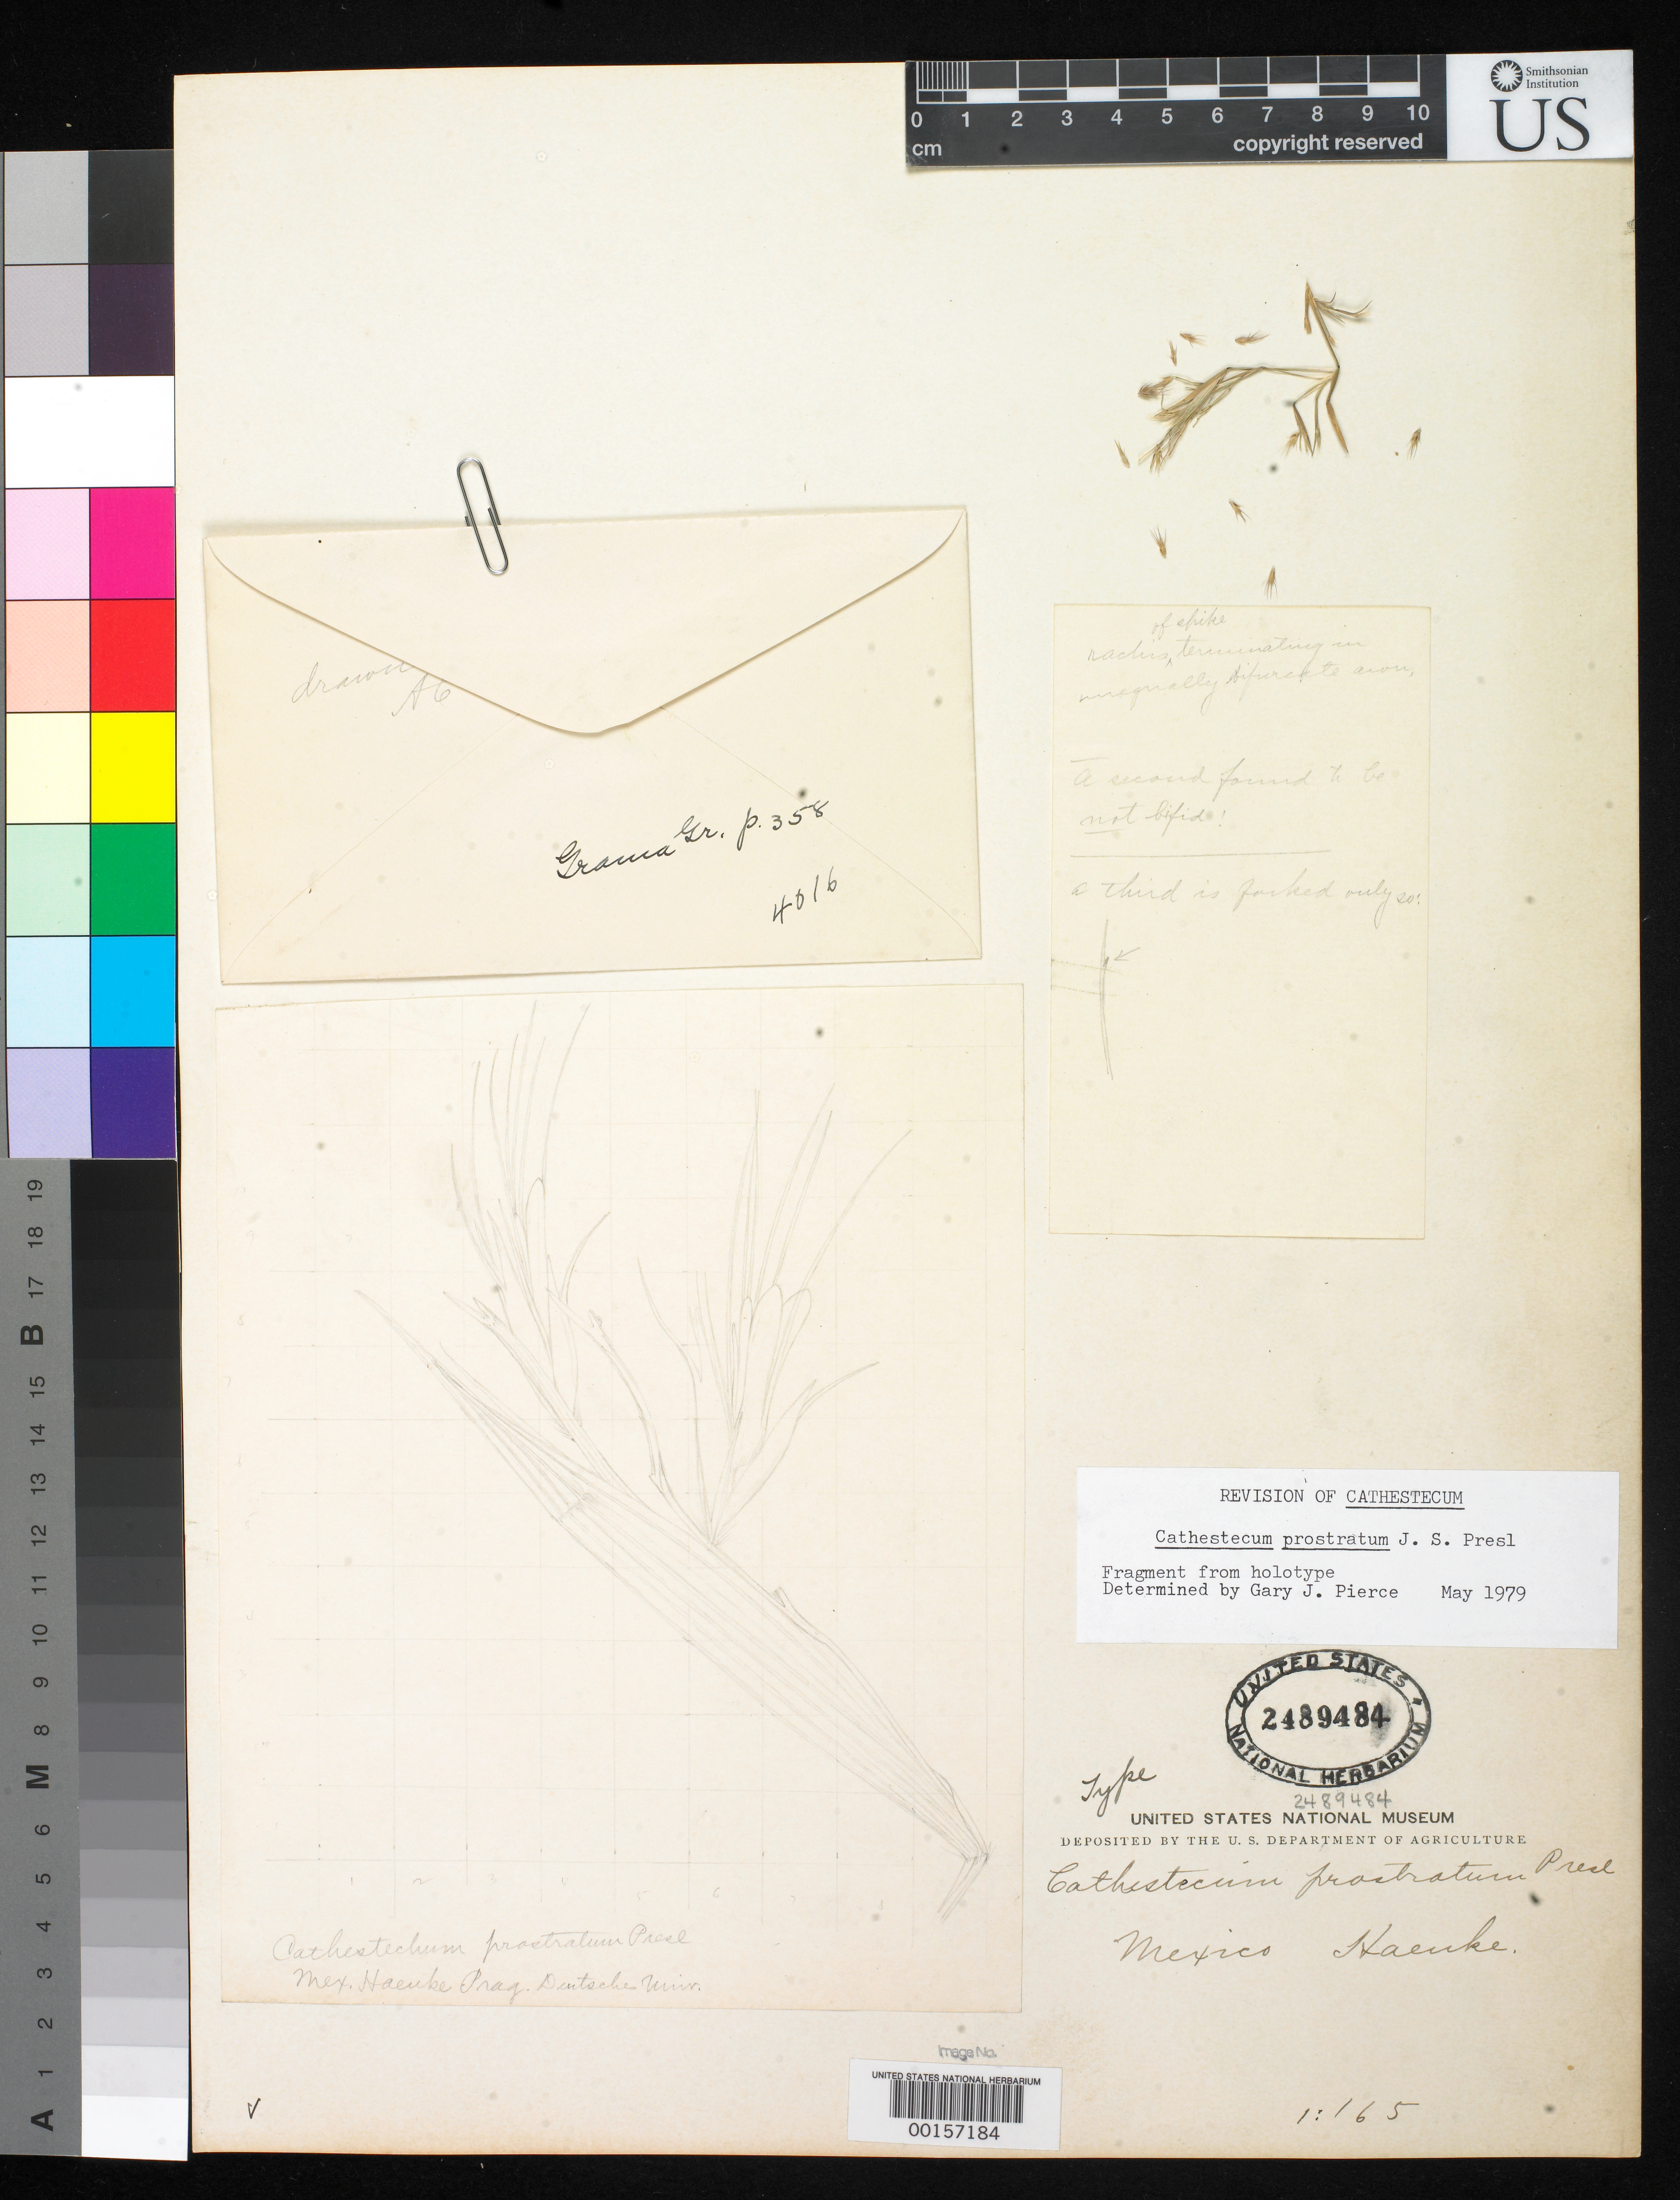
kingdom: Plantae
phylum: Tracheophyta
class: Liliopsida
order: Poales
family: Poaceae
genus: Cathestecum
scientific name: Cathestecum prostratum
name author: J. Presl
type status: Type Fragment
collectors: T. P. X. Haenke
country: Mexico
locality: E of Monserrat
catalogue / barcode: US 2489484